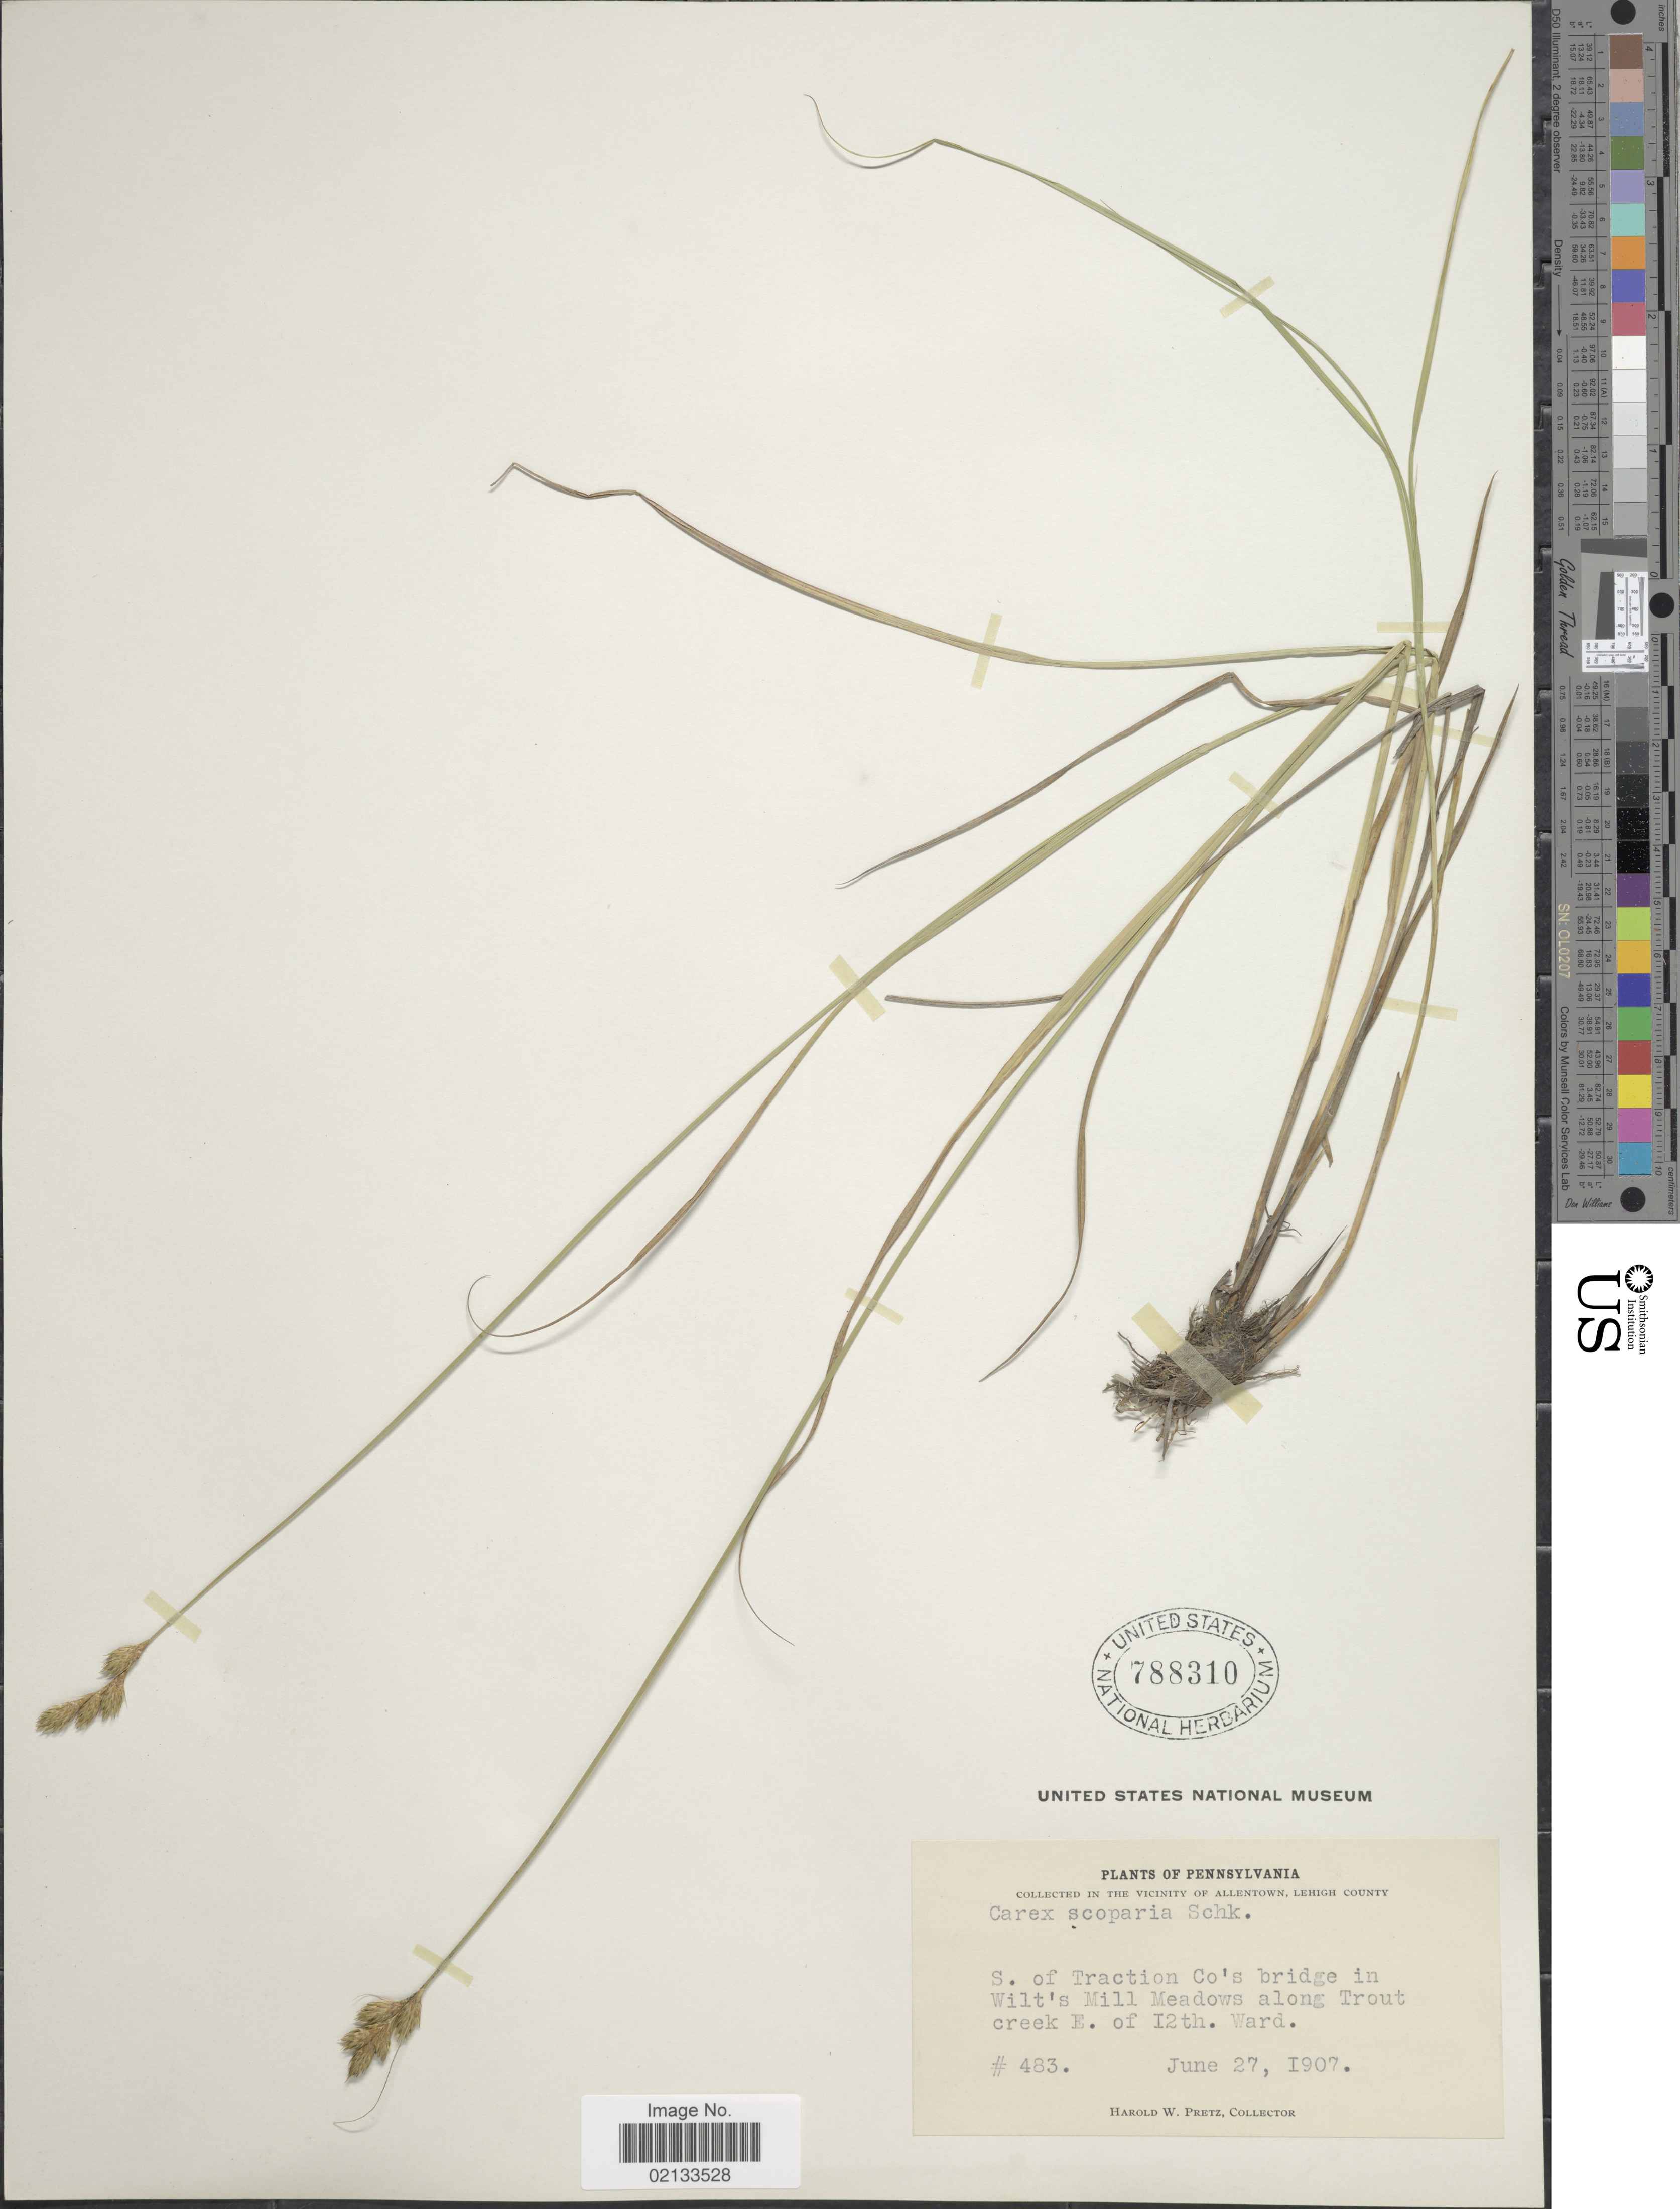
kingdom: Plantae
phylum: Tracheophyta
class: Liliopsida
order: Poales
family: Cyperaceae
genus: Carex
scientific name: Carex scoparia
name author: Schkuhr ex Willd.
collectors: H. W. Pretz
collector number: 483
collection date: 1907-06-27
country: United States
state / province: Pennsylvania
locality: In The Vicinity of Allentown, Lehigh County, S. of Traction Co's bridge in Wilt's Mill Meadows along Trout creek E of 12th Ward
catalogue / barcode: US 788310